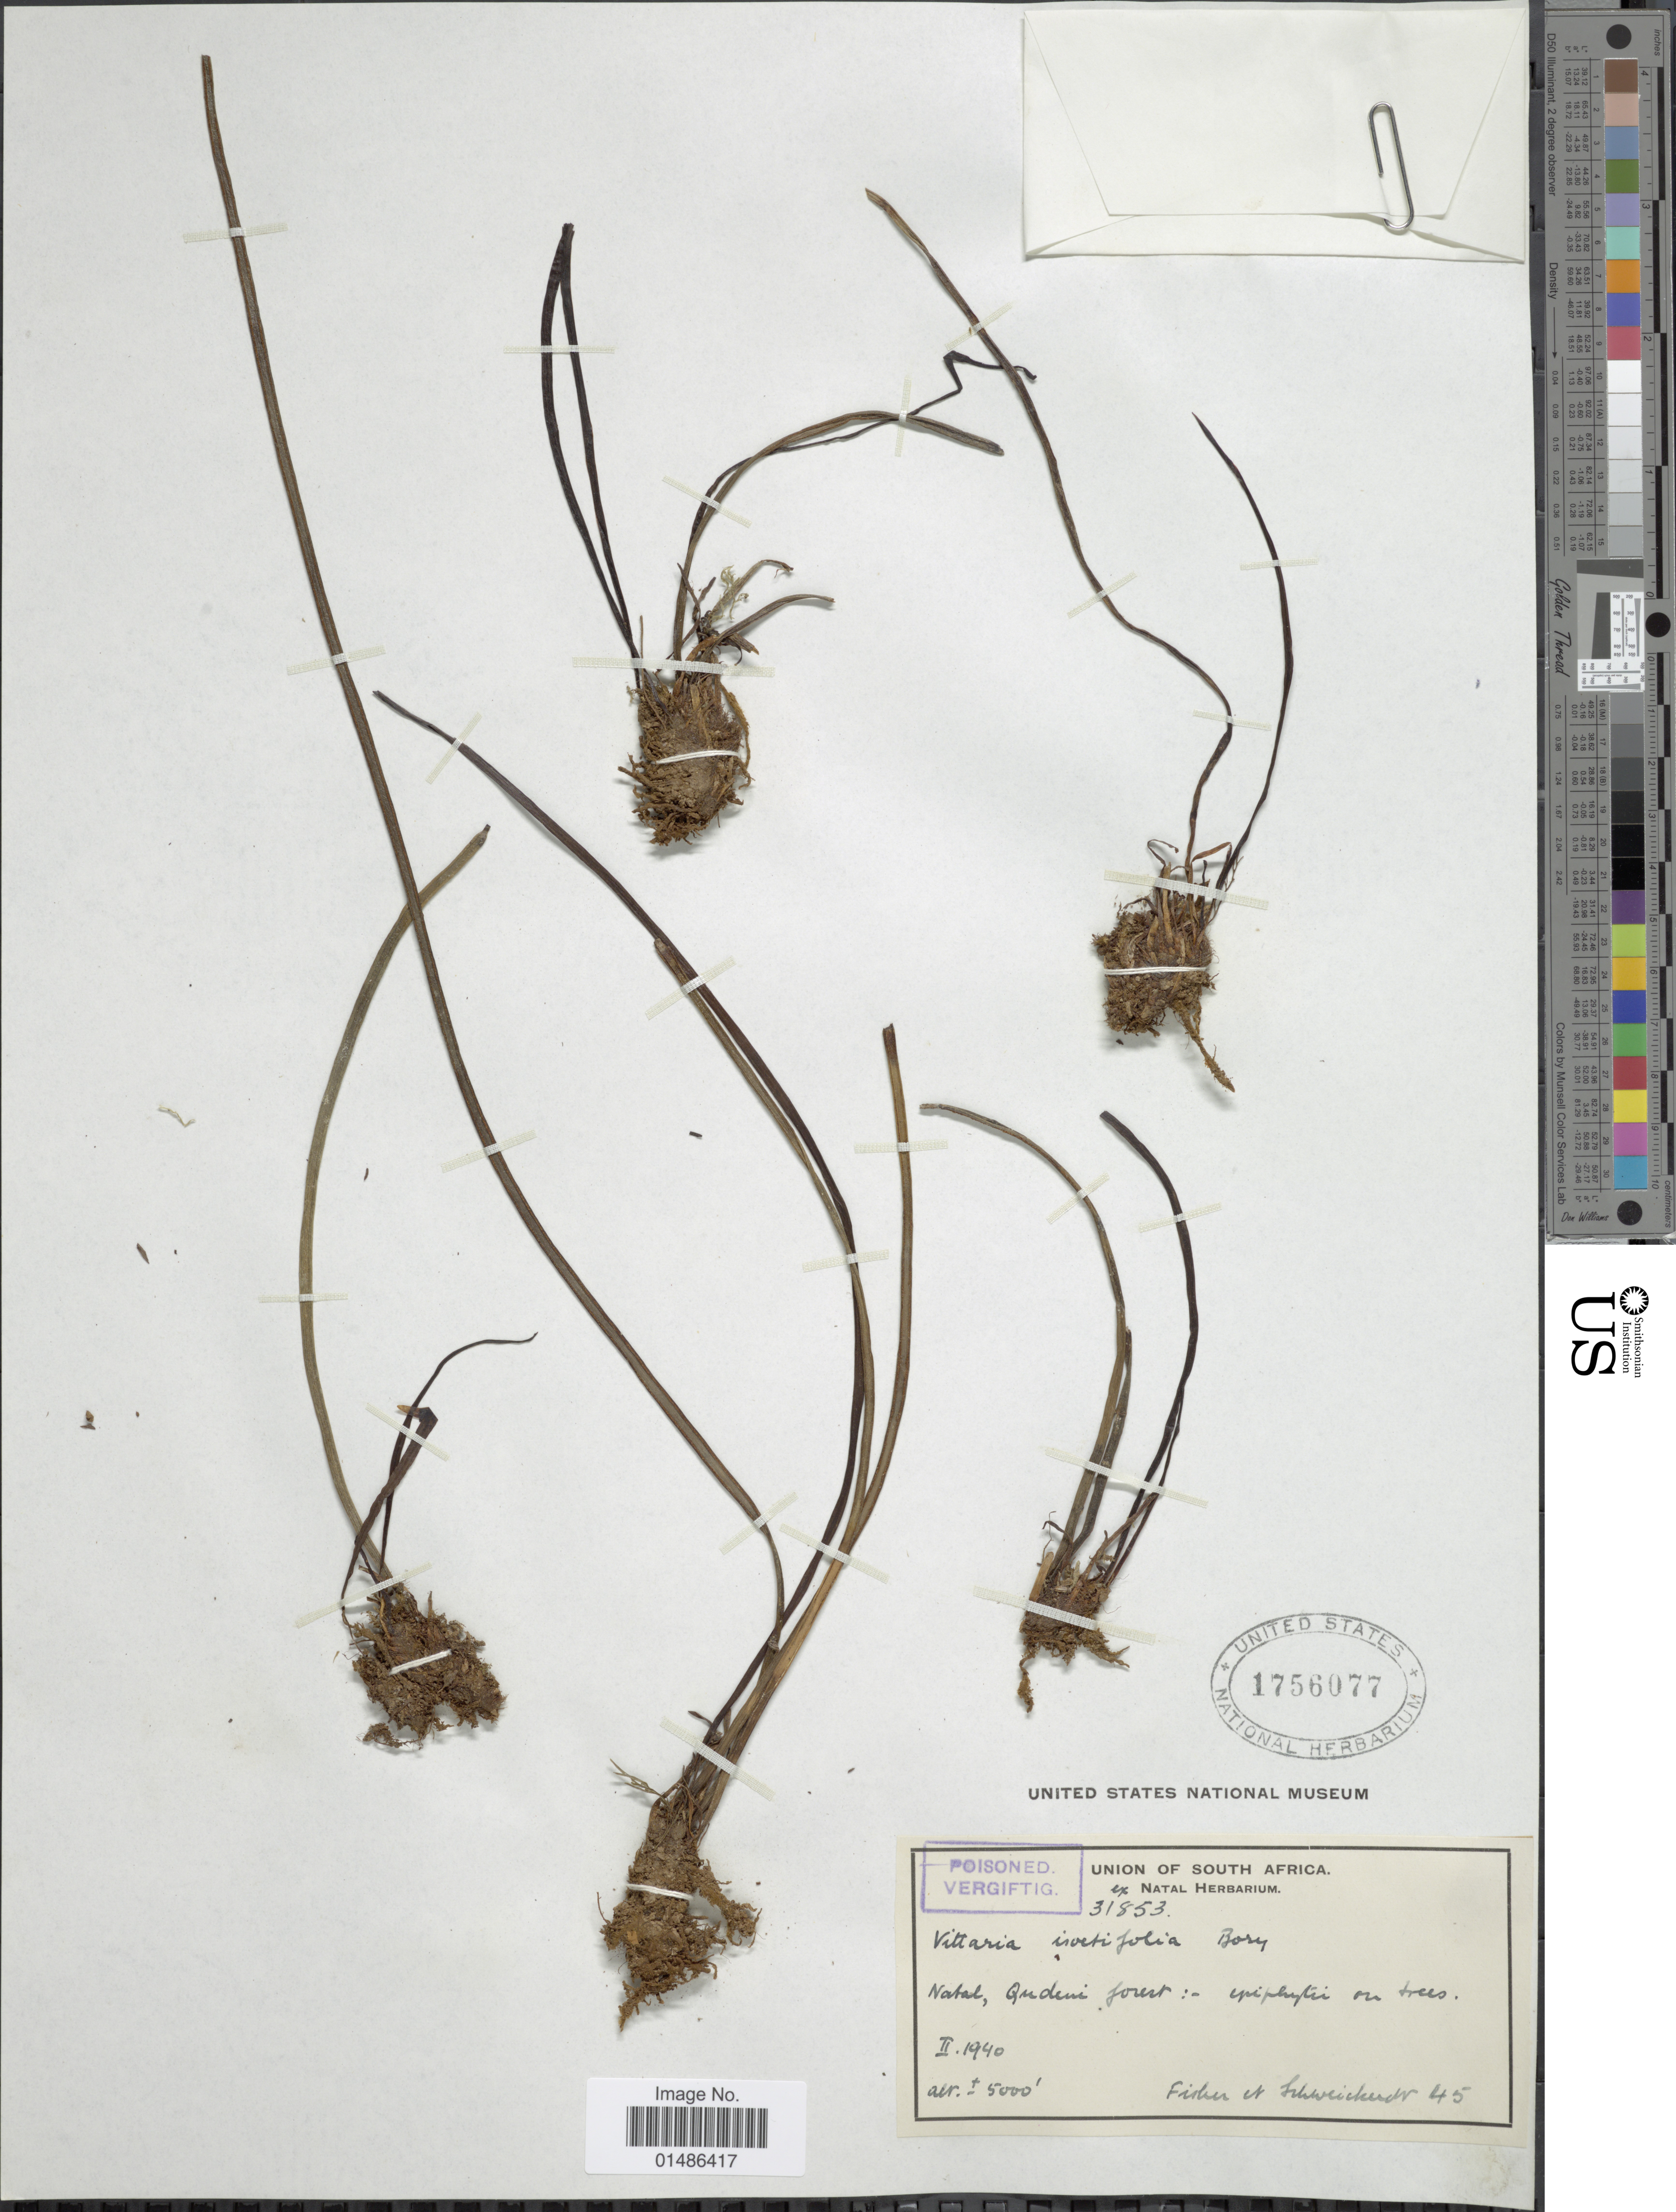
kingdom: Plantae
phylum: Tracheophyta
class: Polypodiopsida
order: Polypodiales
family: Pteridaceae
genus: Haplopteris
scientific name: Haplopteris isoetifolia comb. in ed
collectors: -- Fisher & -. Schweickerdt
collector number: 45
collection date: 1940-02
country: South Africa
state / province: KwaZulu-Natal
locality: Union of South Africa. Natal, Qudeni forest.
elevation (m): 1524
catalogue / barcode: US 1756077